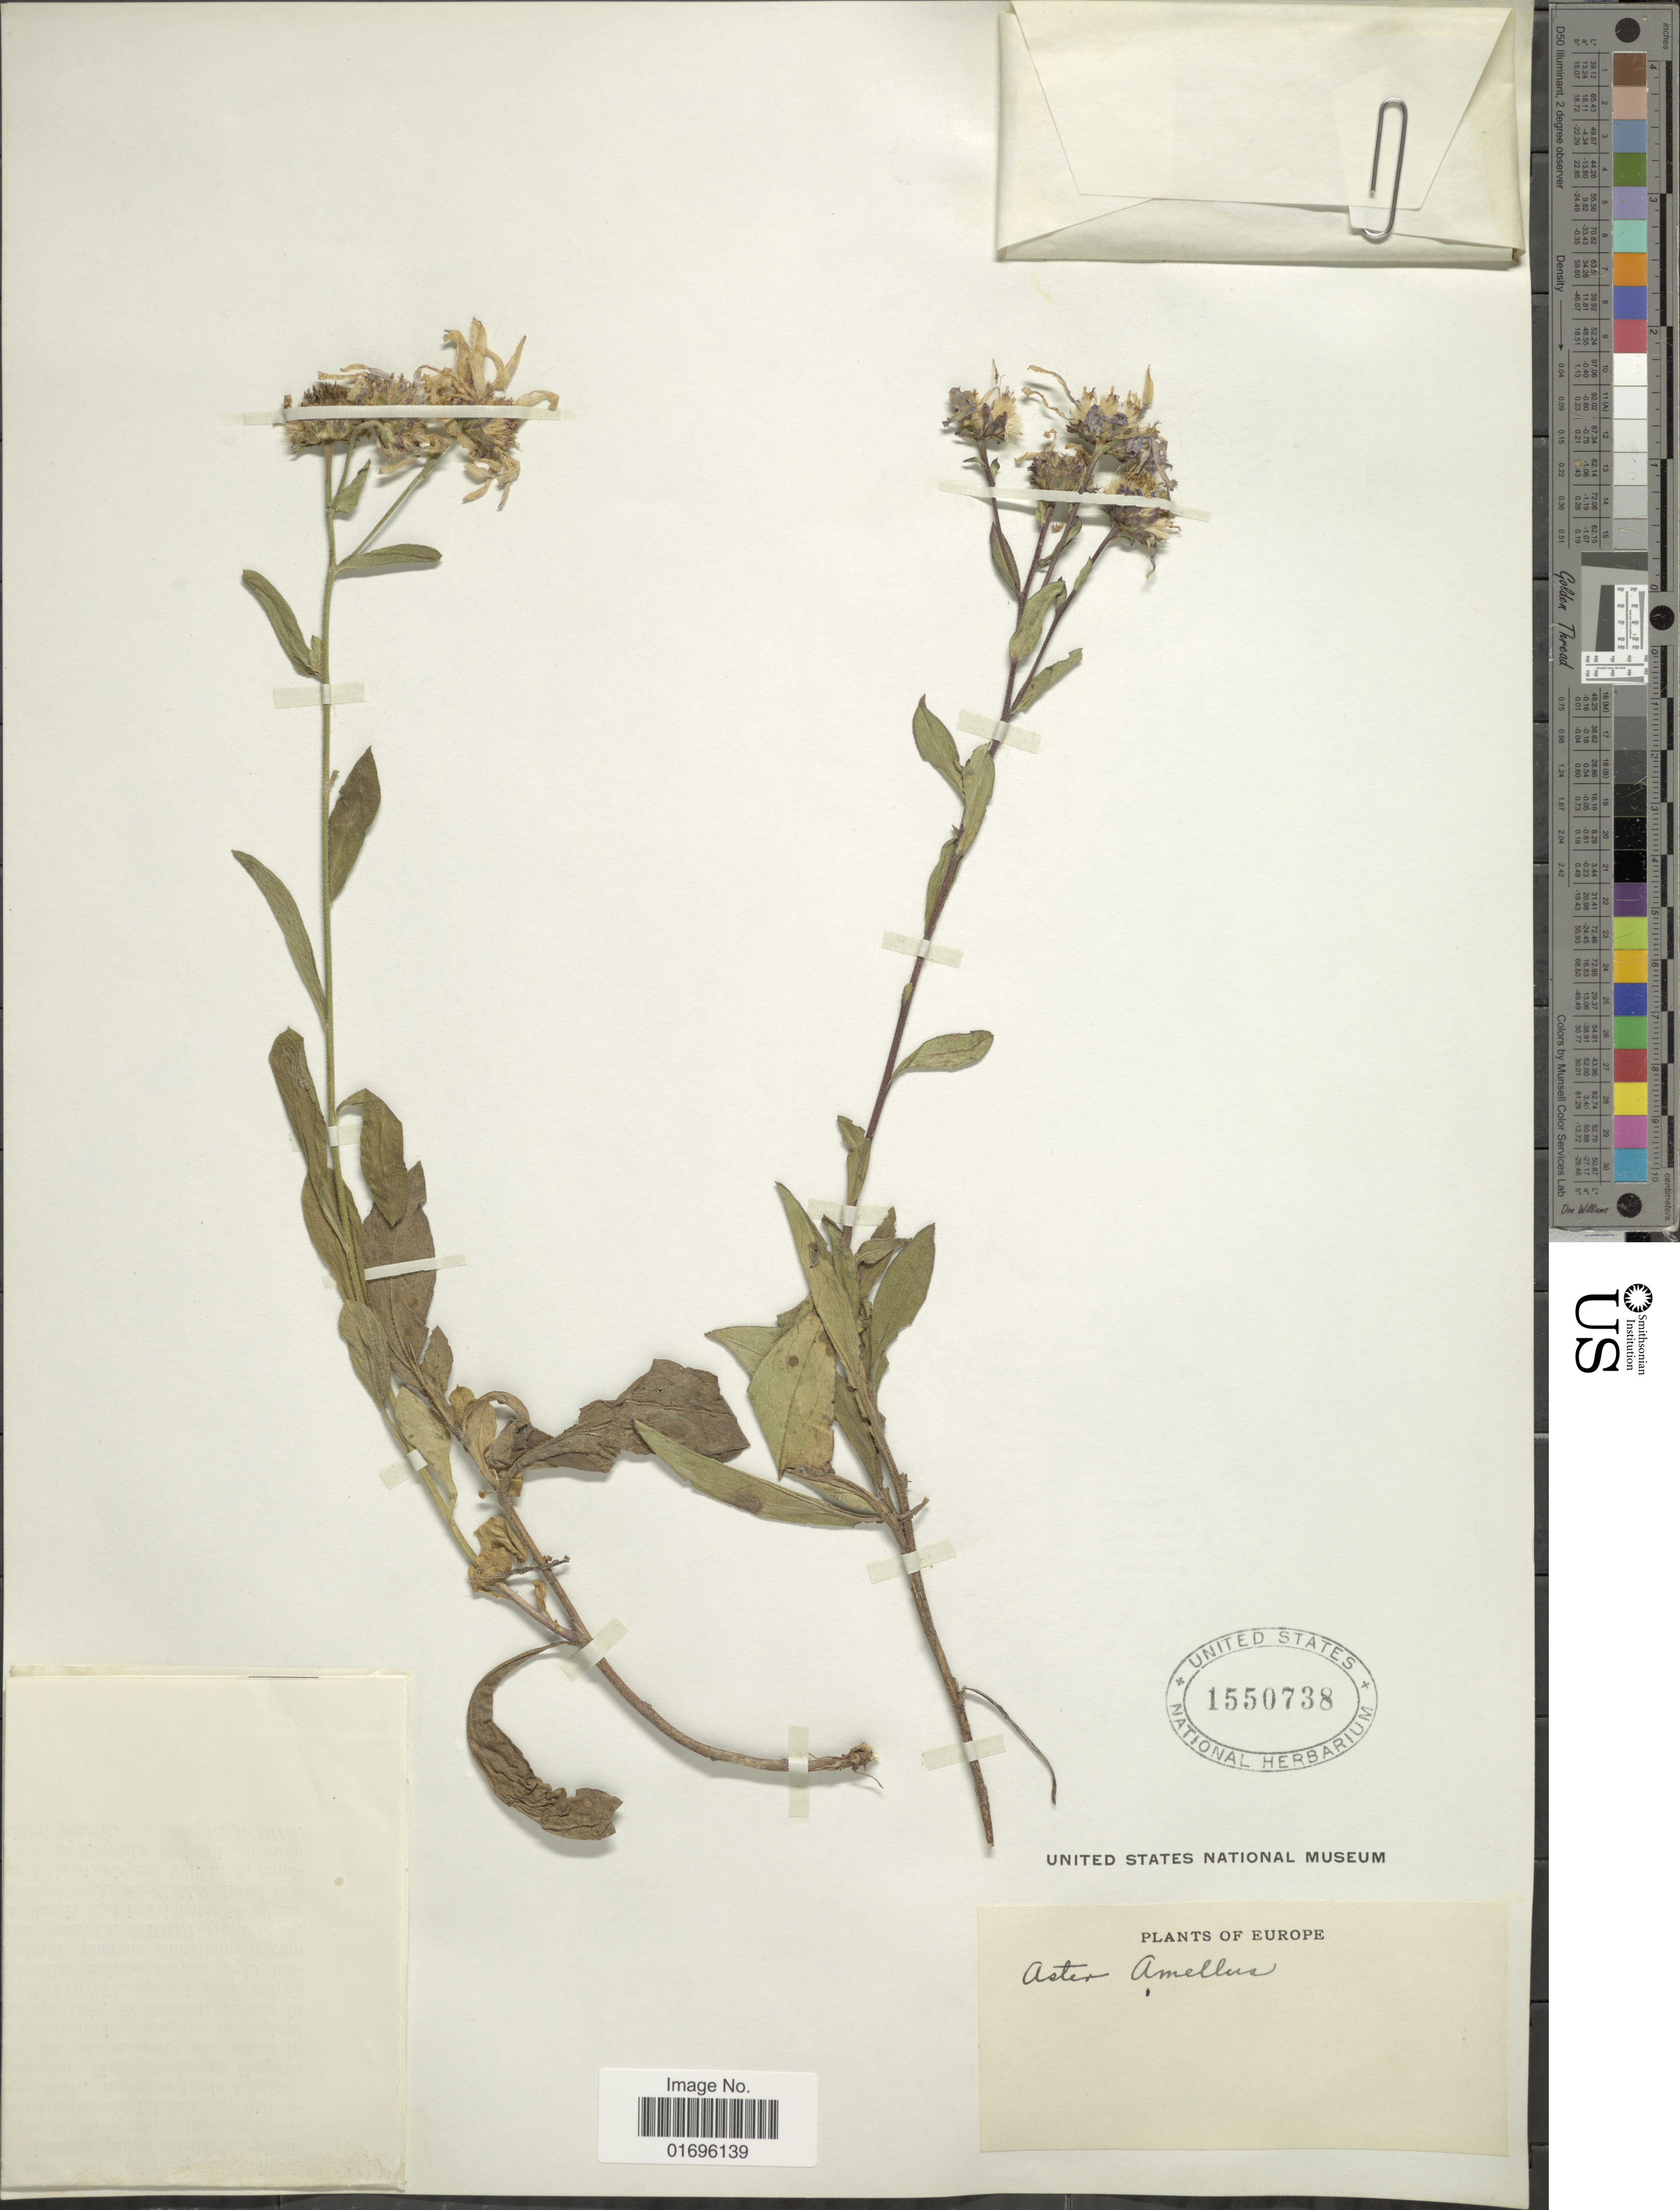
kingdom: Plantae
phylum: Tracheophyta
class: Magnoliopsida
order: Asterales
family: Asteraceae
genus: Aster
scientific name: Aster amellus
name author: L.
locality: Europe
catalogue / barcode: US 1550738